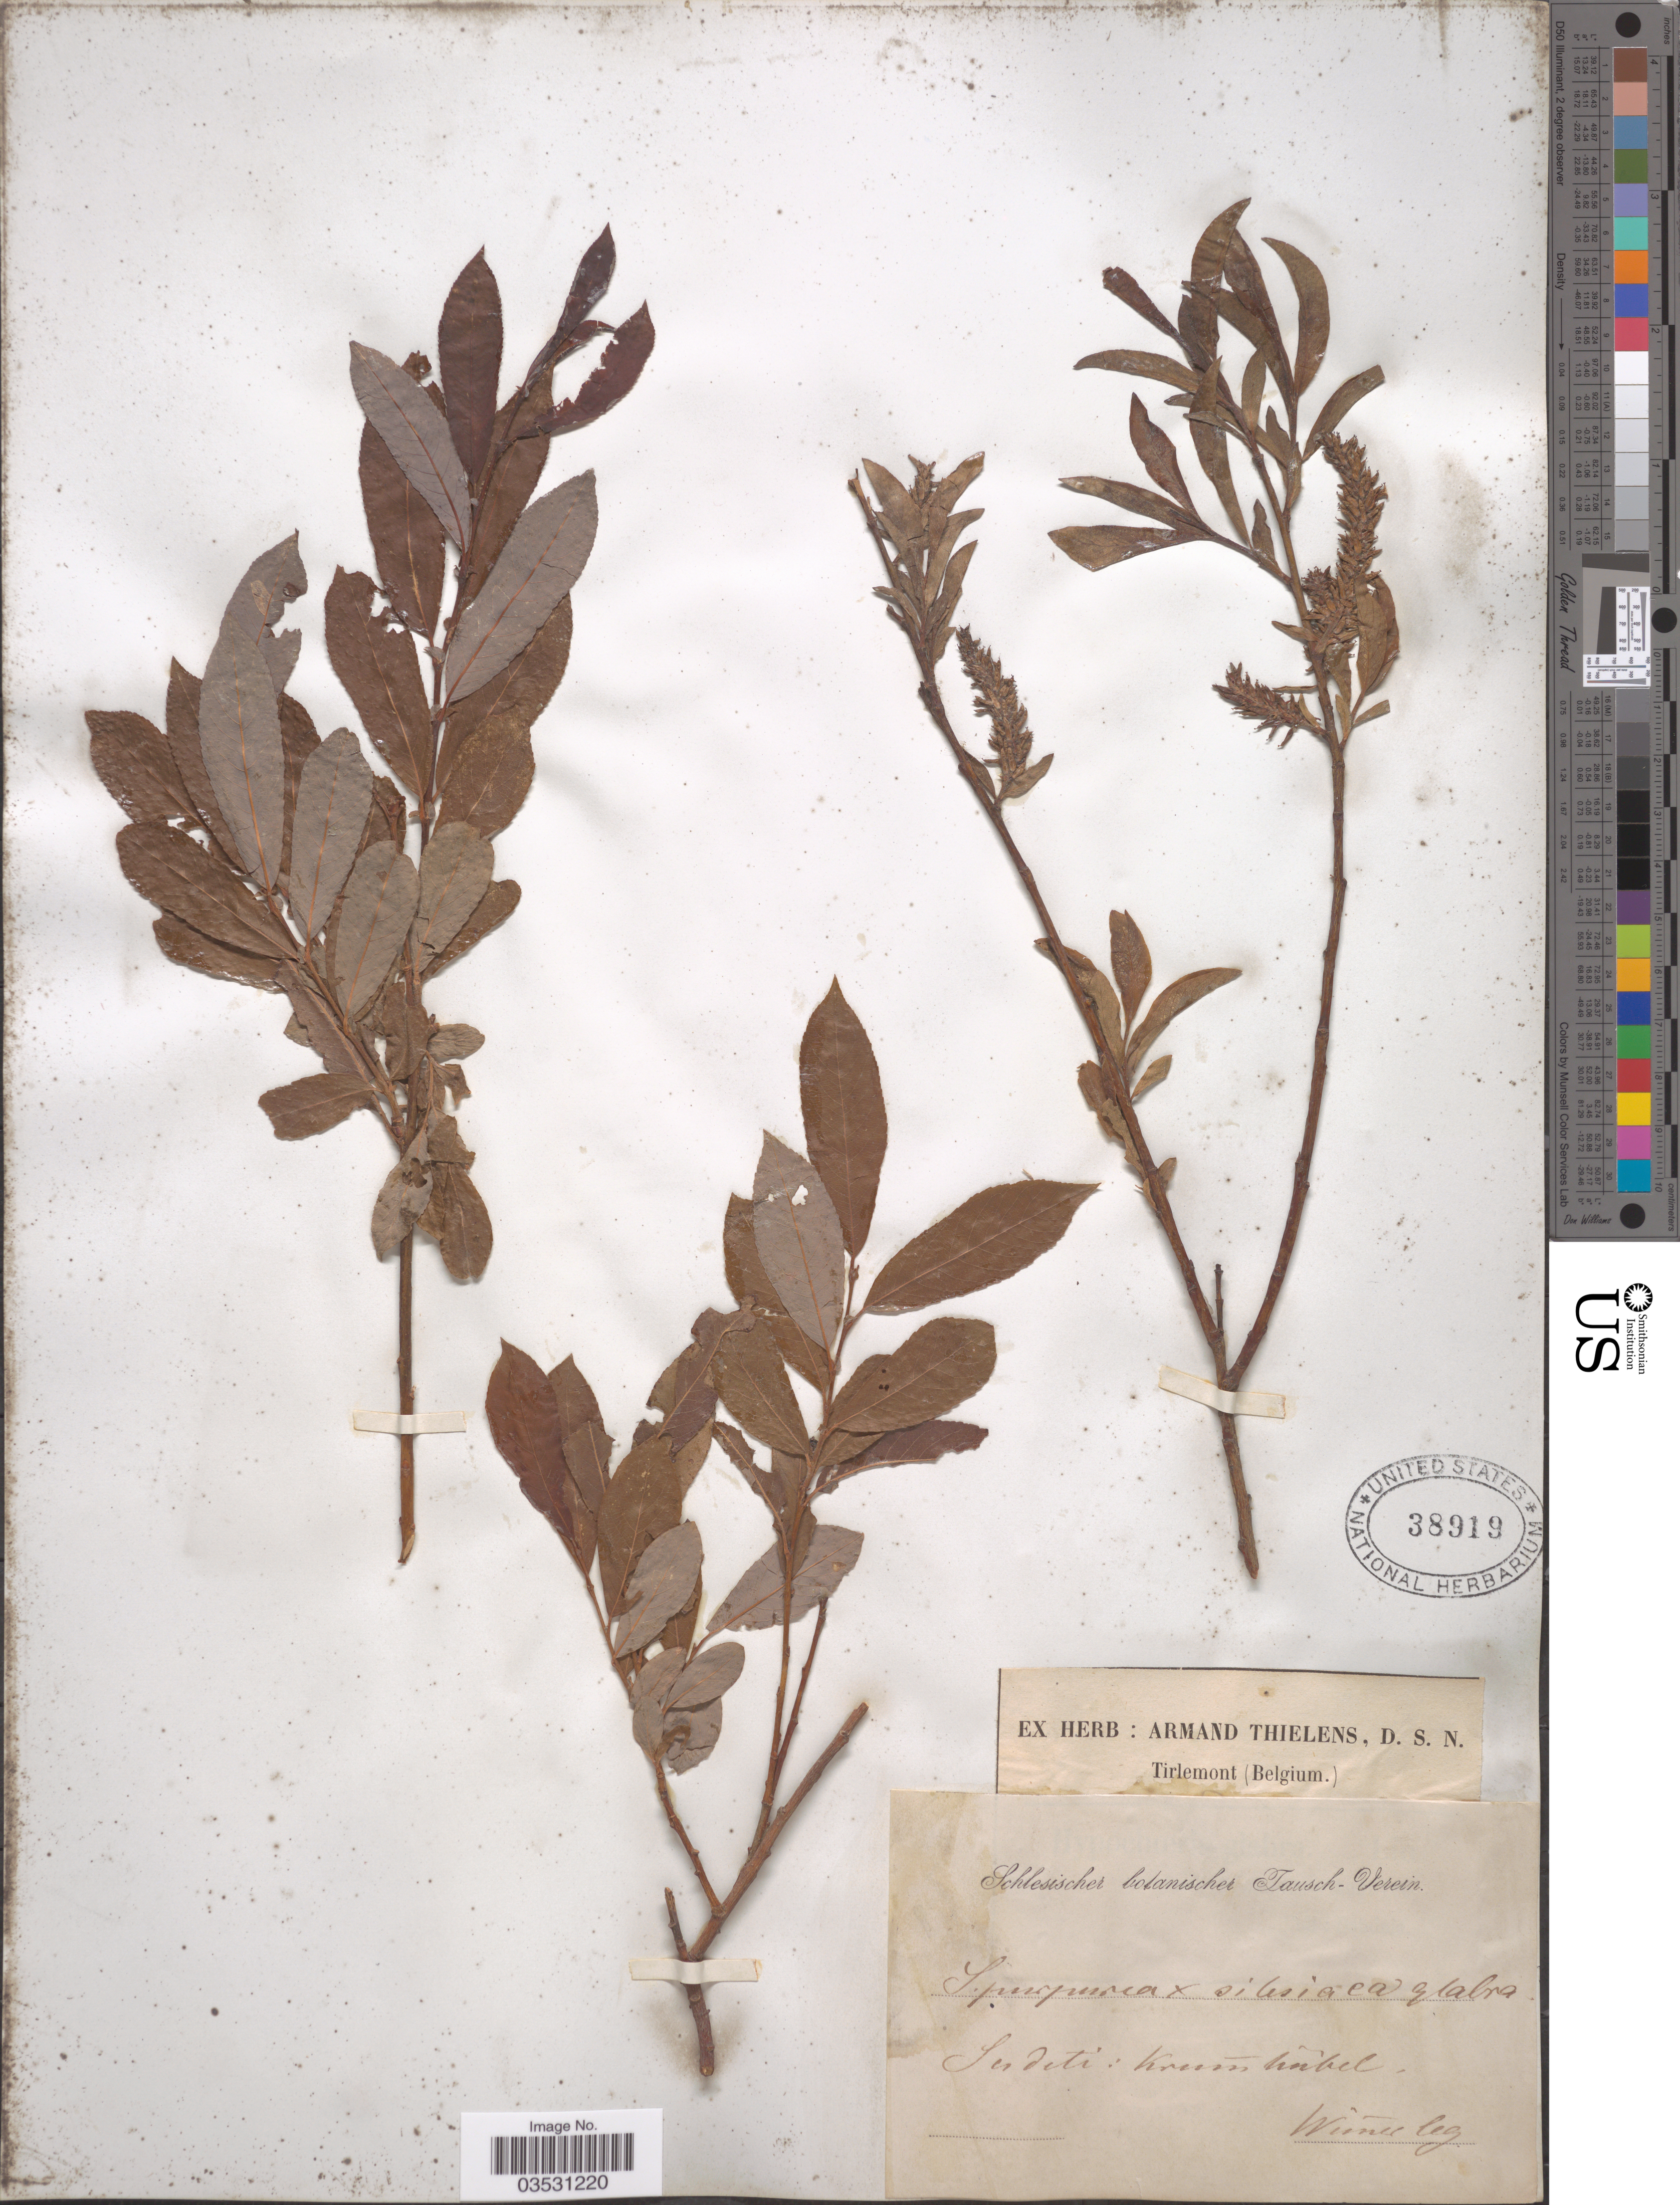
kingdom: Plantae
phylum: Tracheophyta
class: Magnoliopsida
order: Malpighiales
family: Salicaceae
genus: Salix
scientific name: Salix purpurea x S. silesiaca Willd.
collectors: Wiener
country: Poland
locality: Sudeti: Krúmhûbel.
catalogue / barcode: US 38919